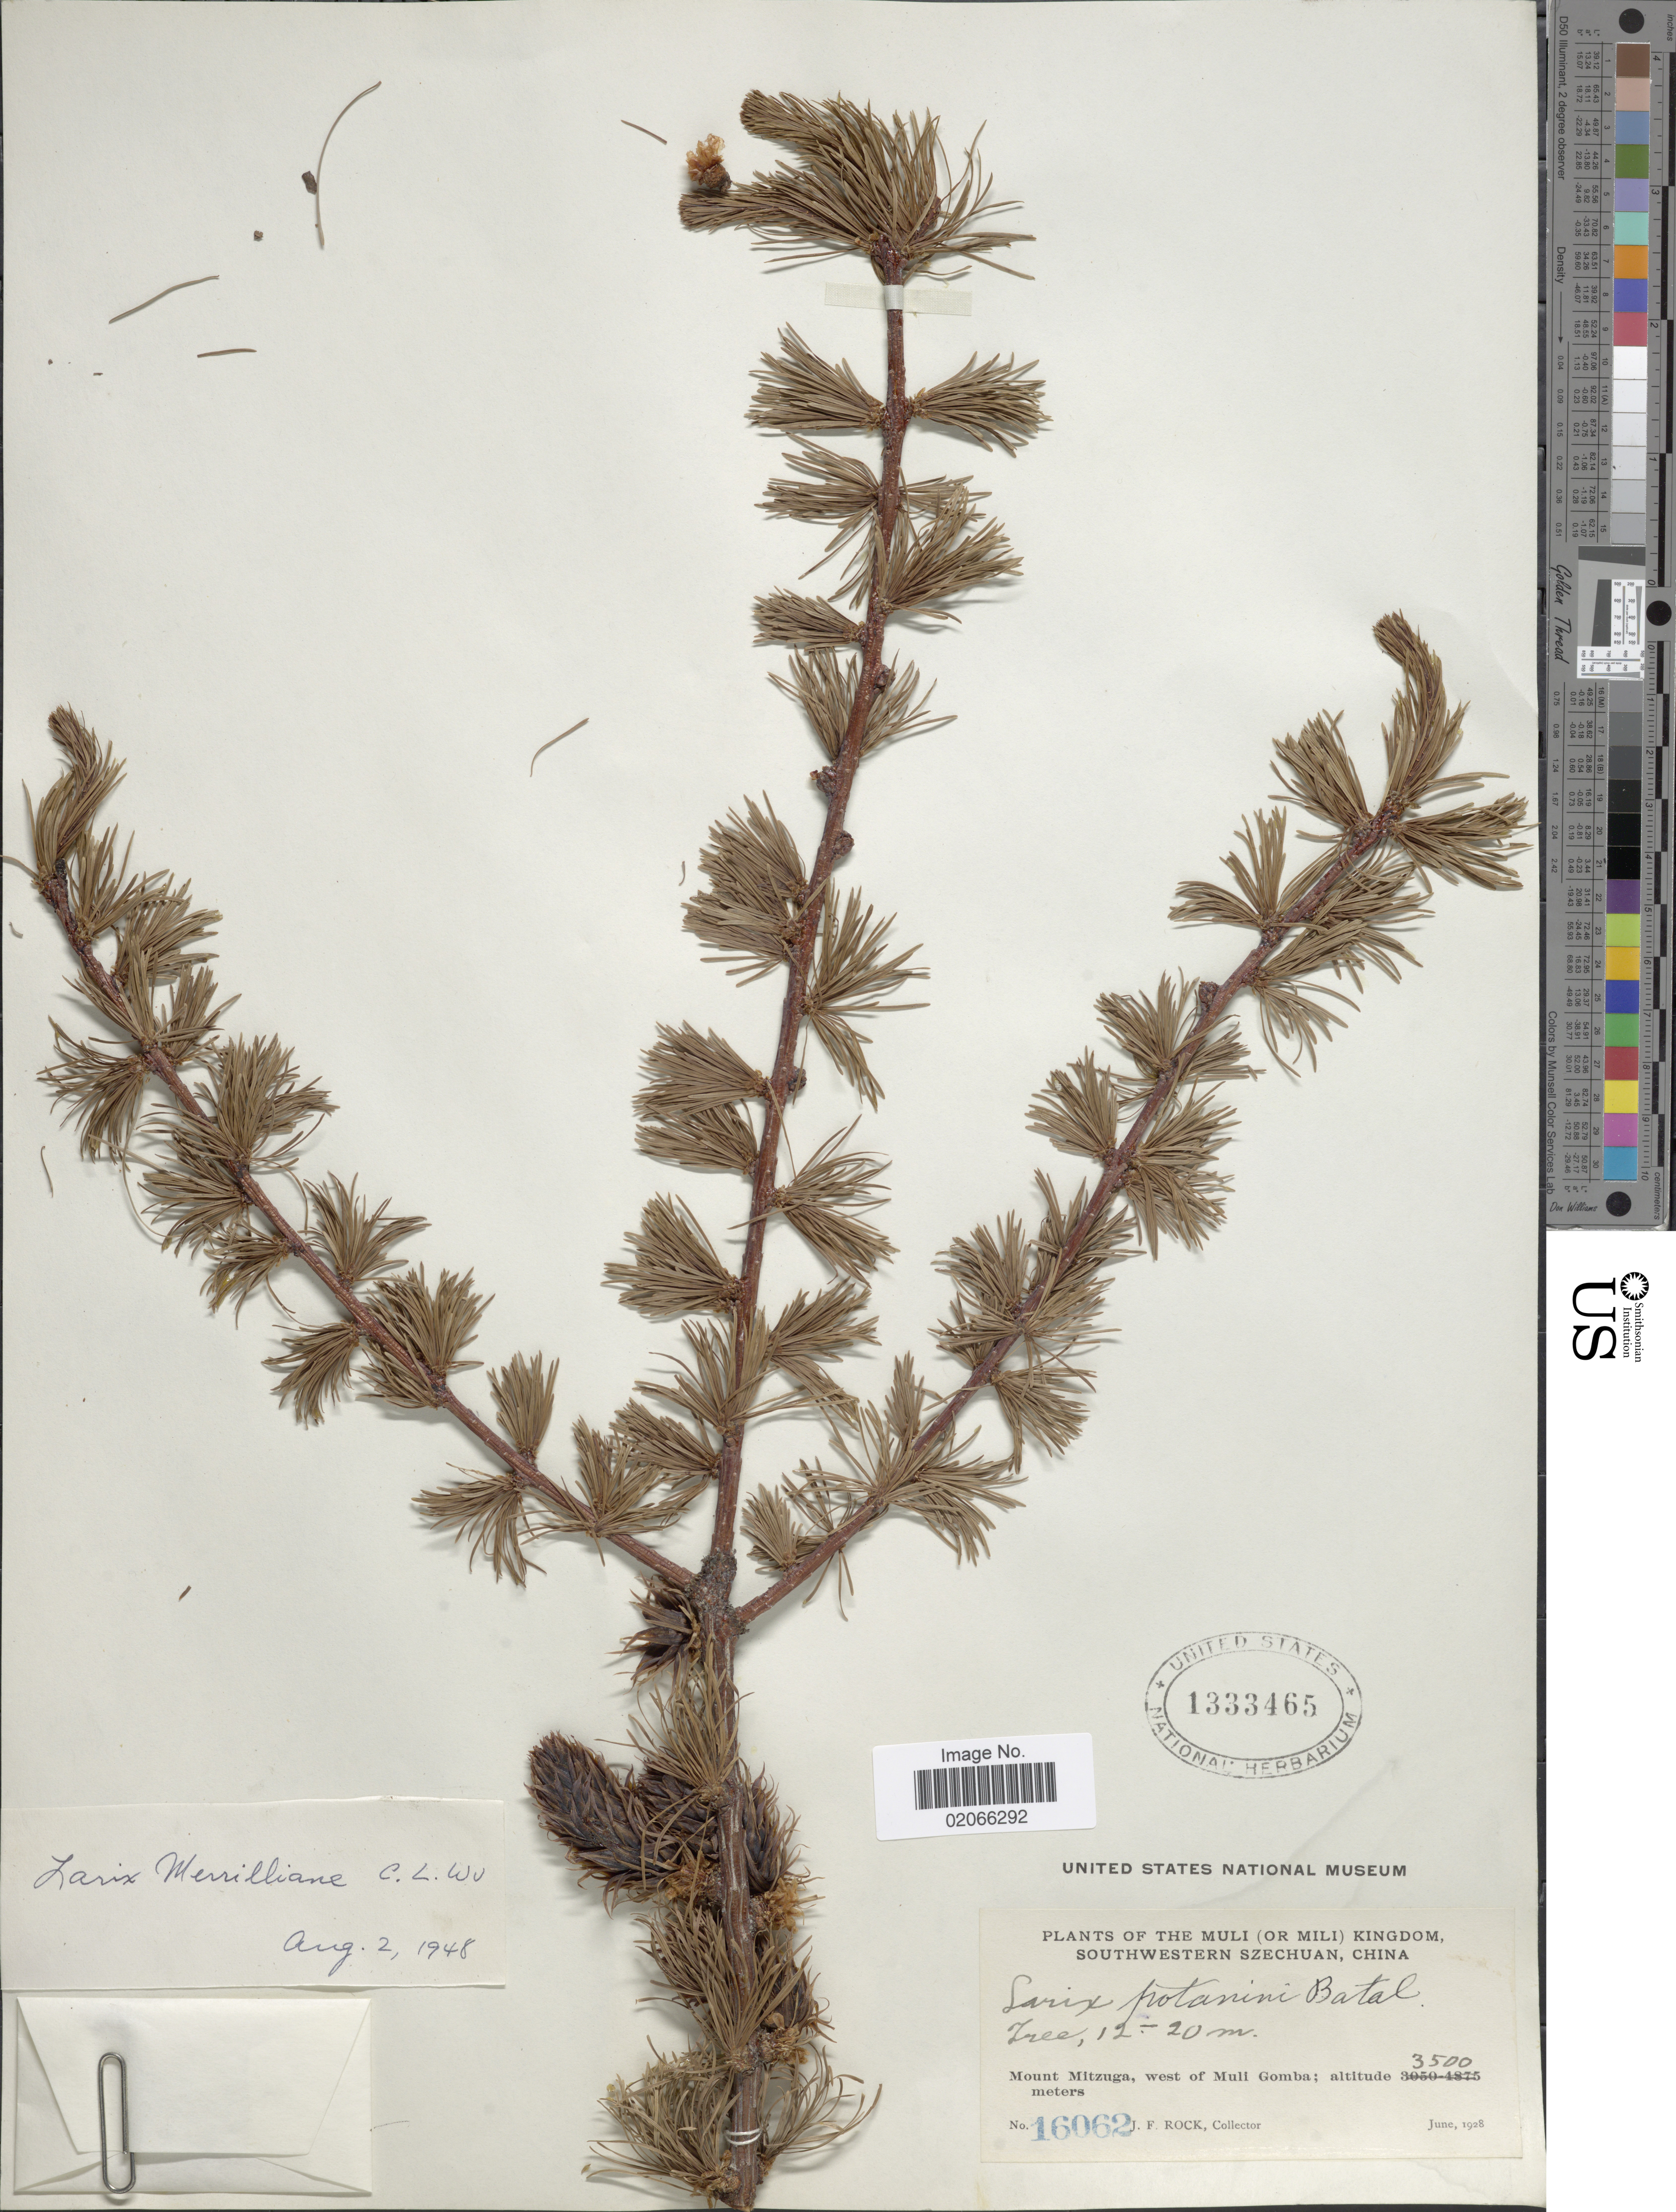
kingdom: Plantae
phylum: Tracheophyta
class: Pinopsida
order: Pinales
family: Pinaceae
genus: Larix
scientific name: Larix merrilliana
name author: C.L. Wu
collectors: J. Rock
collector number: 16062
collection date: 1928-06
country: China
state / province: Sichuan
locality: Muli (or Mili) Kingdom, Southwestern Szechuan, Mount Mitzuga, west of Muli Gomba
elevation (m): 3500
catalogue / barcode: US 1333465